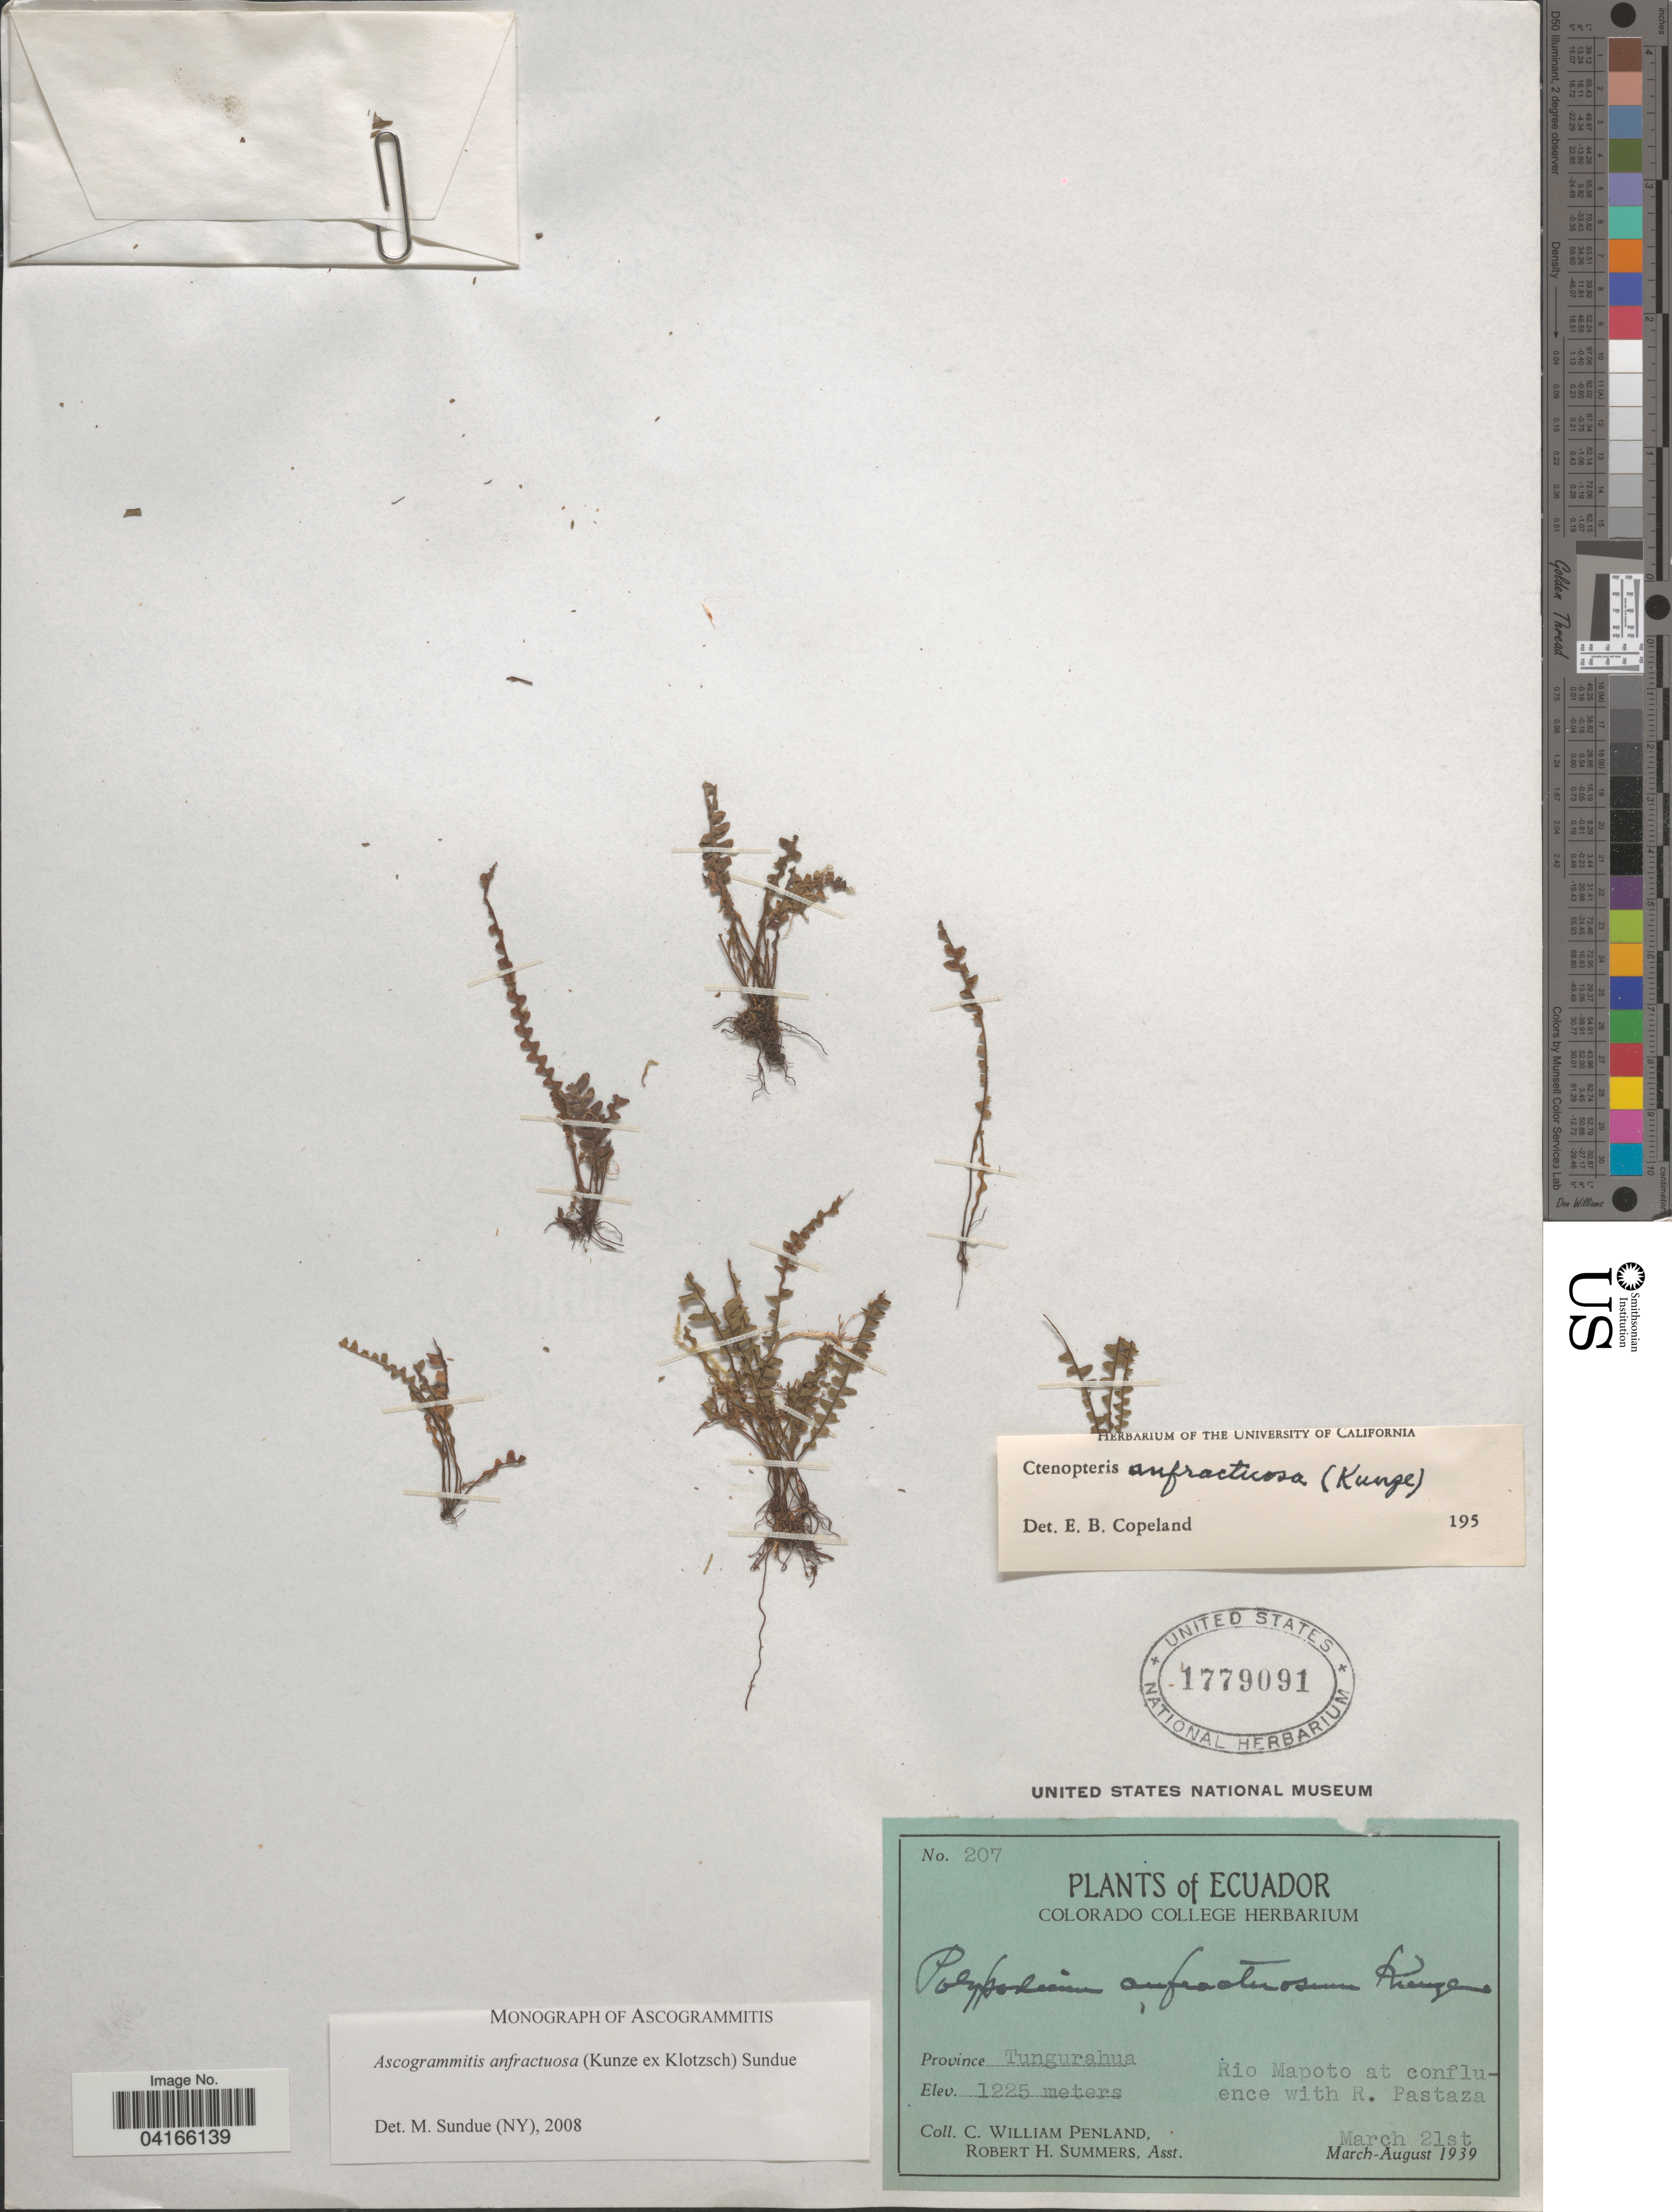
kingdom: Plantae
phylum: Tracheophyta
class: Polypodiopsida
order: Polypodiales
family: Polypodiaceae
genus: Ascogrammitis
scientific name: Ascogrammitis anfractuosa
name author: (Kunze ex Klotzsch) Sundue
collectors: C. W. Penland & R. Summers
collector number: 207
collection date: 1939-03-21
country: Ecuador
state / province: Tungurahua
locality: Rio Mapoto at confluence with R. Pastaza.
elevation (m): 1225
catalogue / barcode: US 1779091